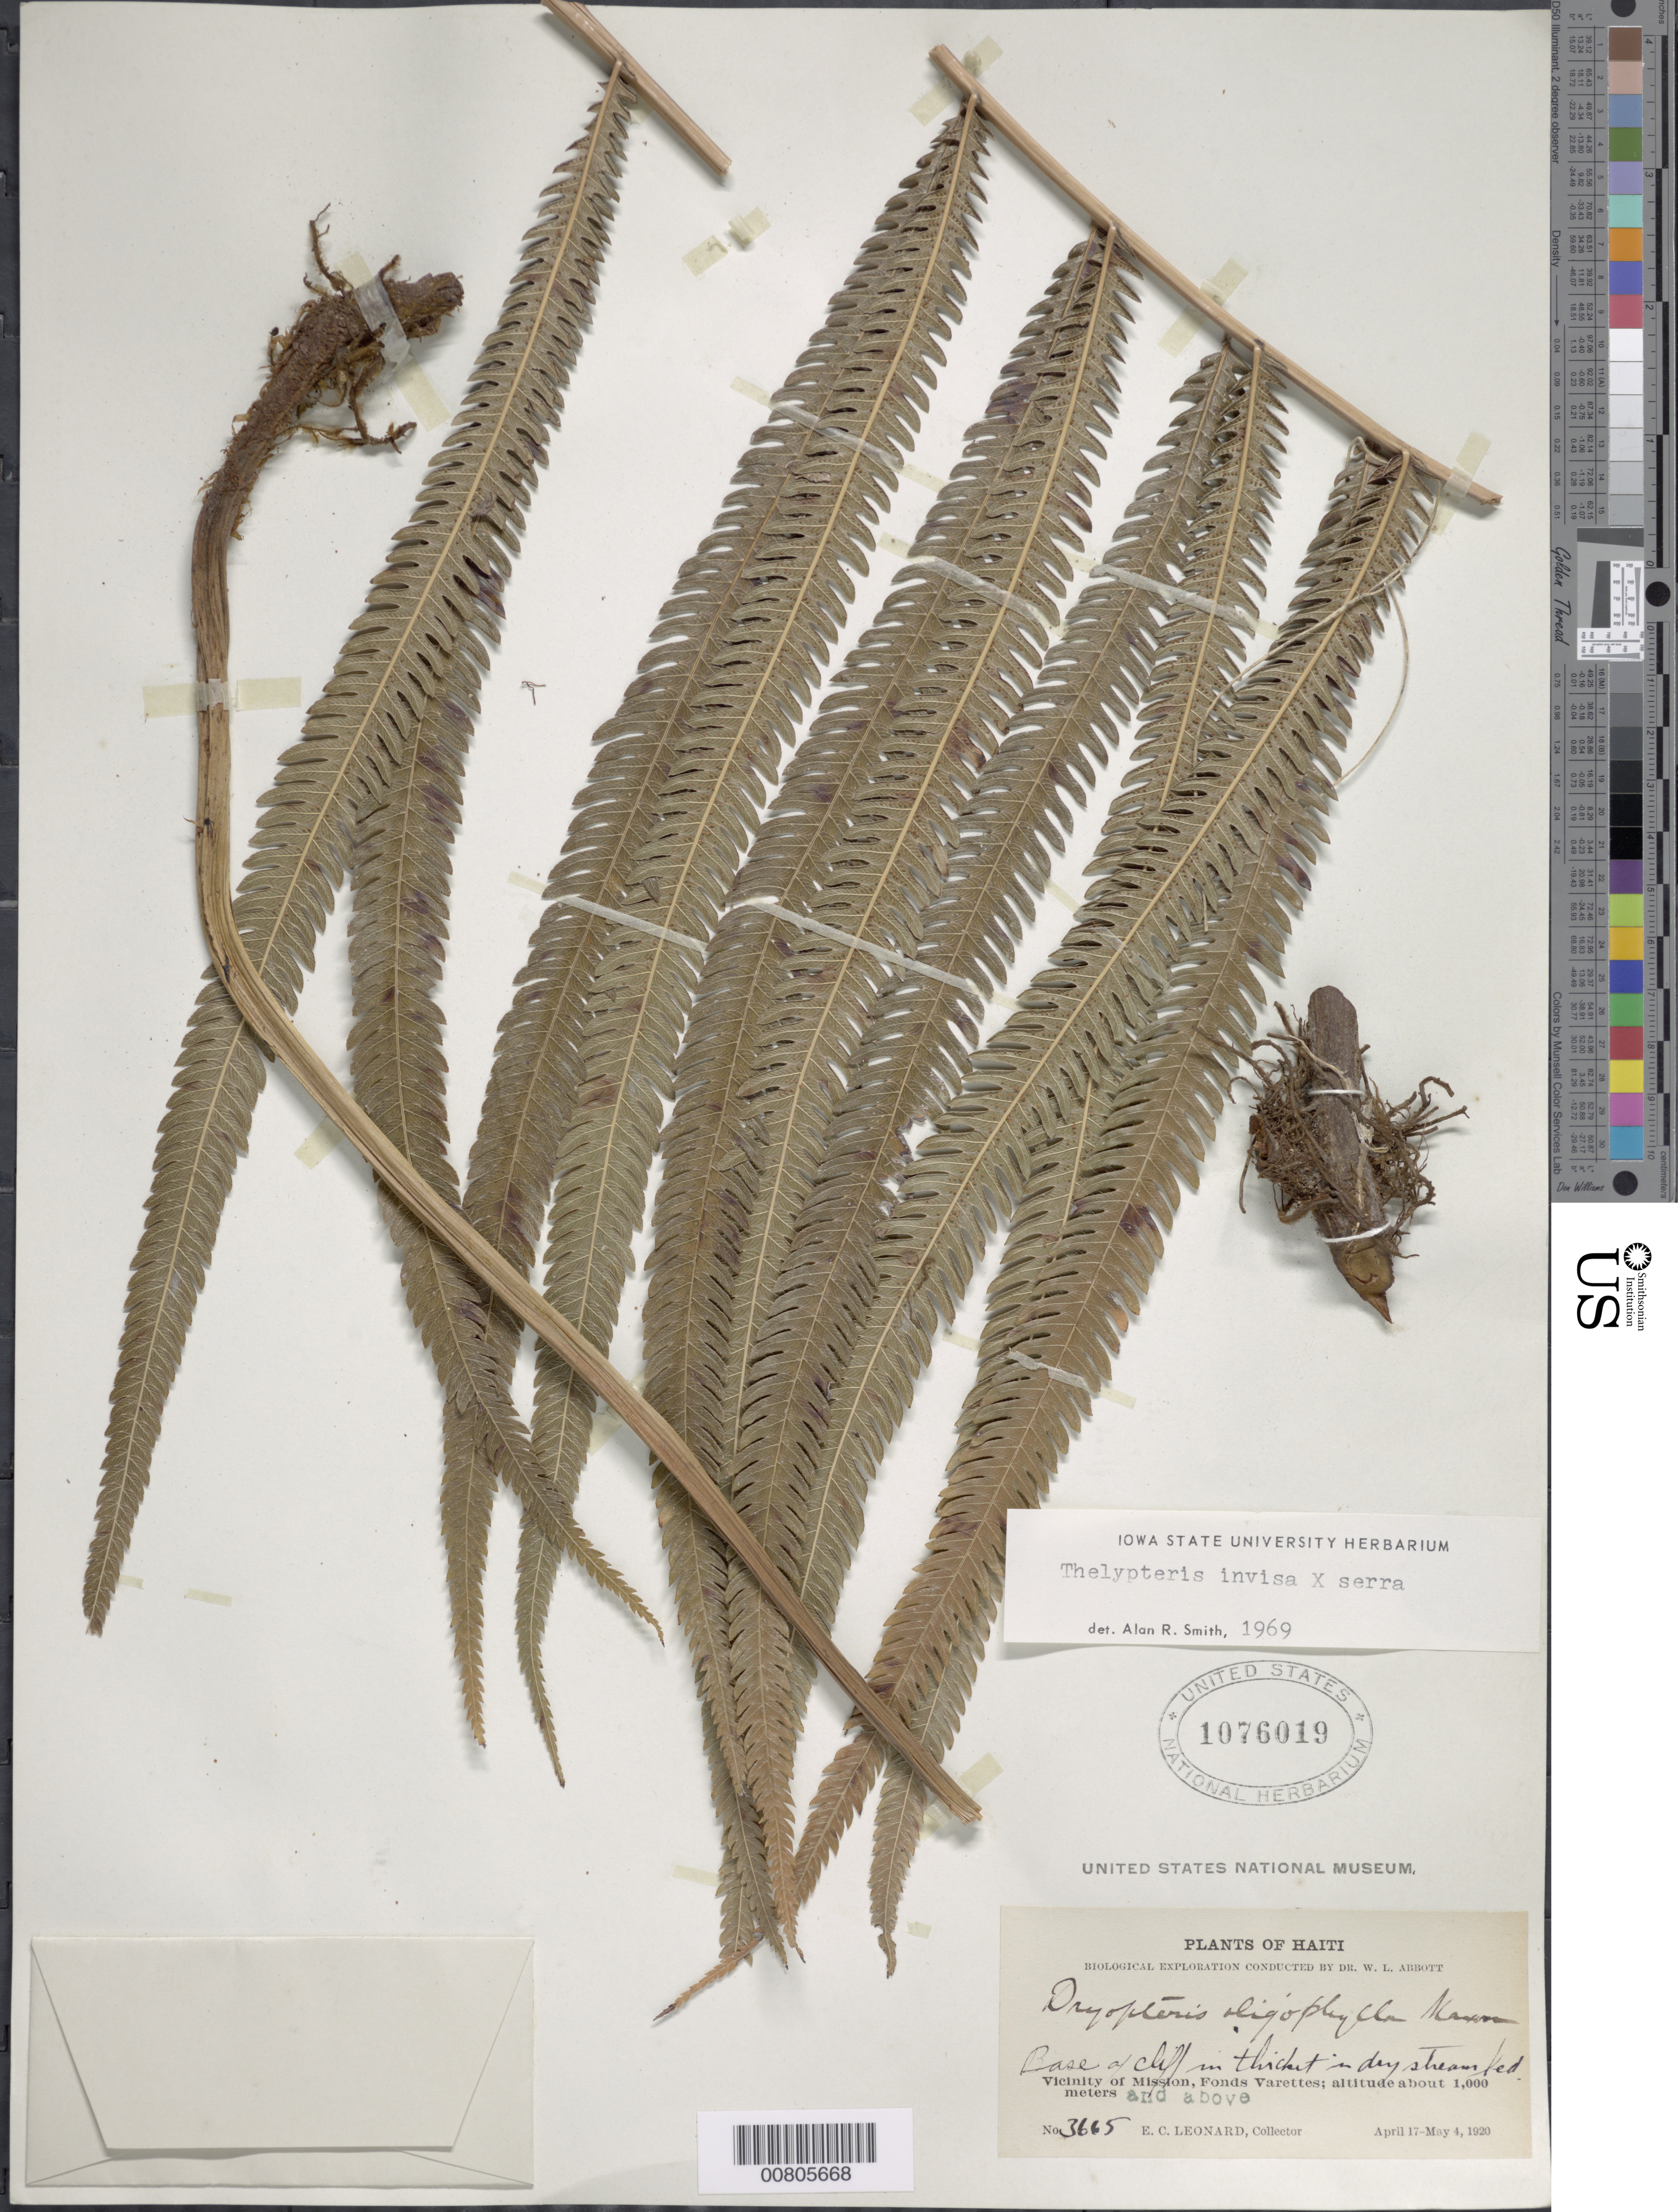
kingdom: Plantae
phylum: Tracheophyta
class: Polypodiopsida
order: Polypodiales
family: Thelypteridaceae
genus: Cyclosorus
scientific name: x C. serra (Sw.) Farw.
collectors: E. C. Leonard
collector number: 3665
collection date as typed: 17 Apr 1920 to 04 May 1920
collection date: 1920-04-17/1920-05-04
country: Haiti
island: Hispaniola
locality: Fonds Varettes, Mission vicinity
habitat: Base of cliff in thicket in dry streambed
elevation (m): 1000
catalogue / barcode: US 1076019